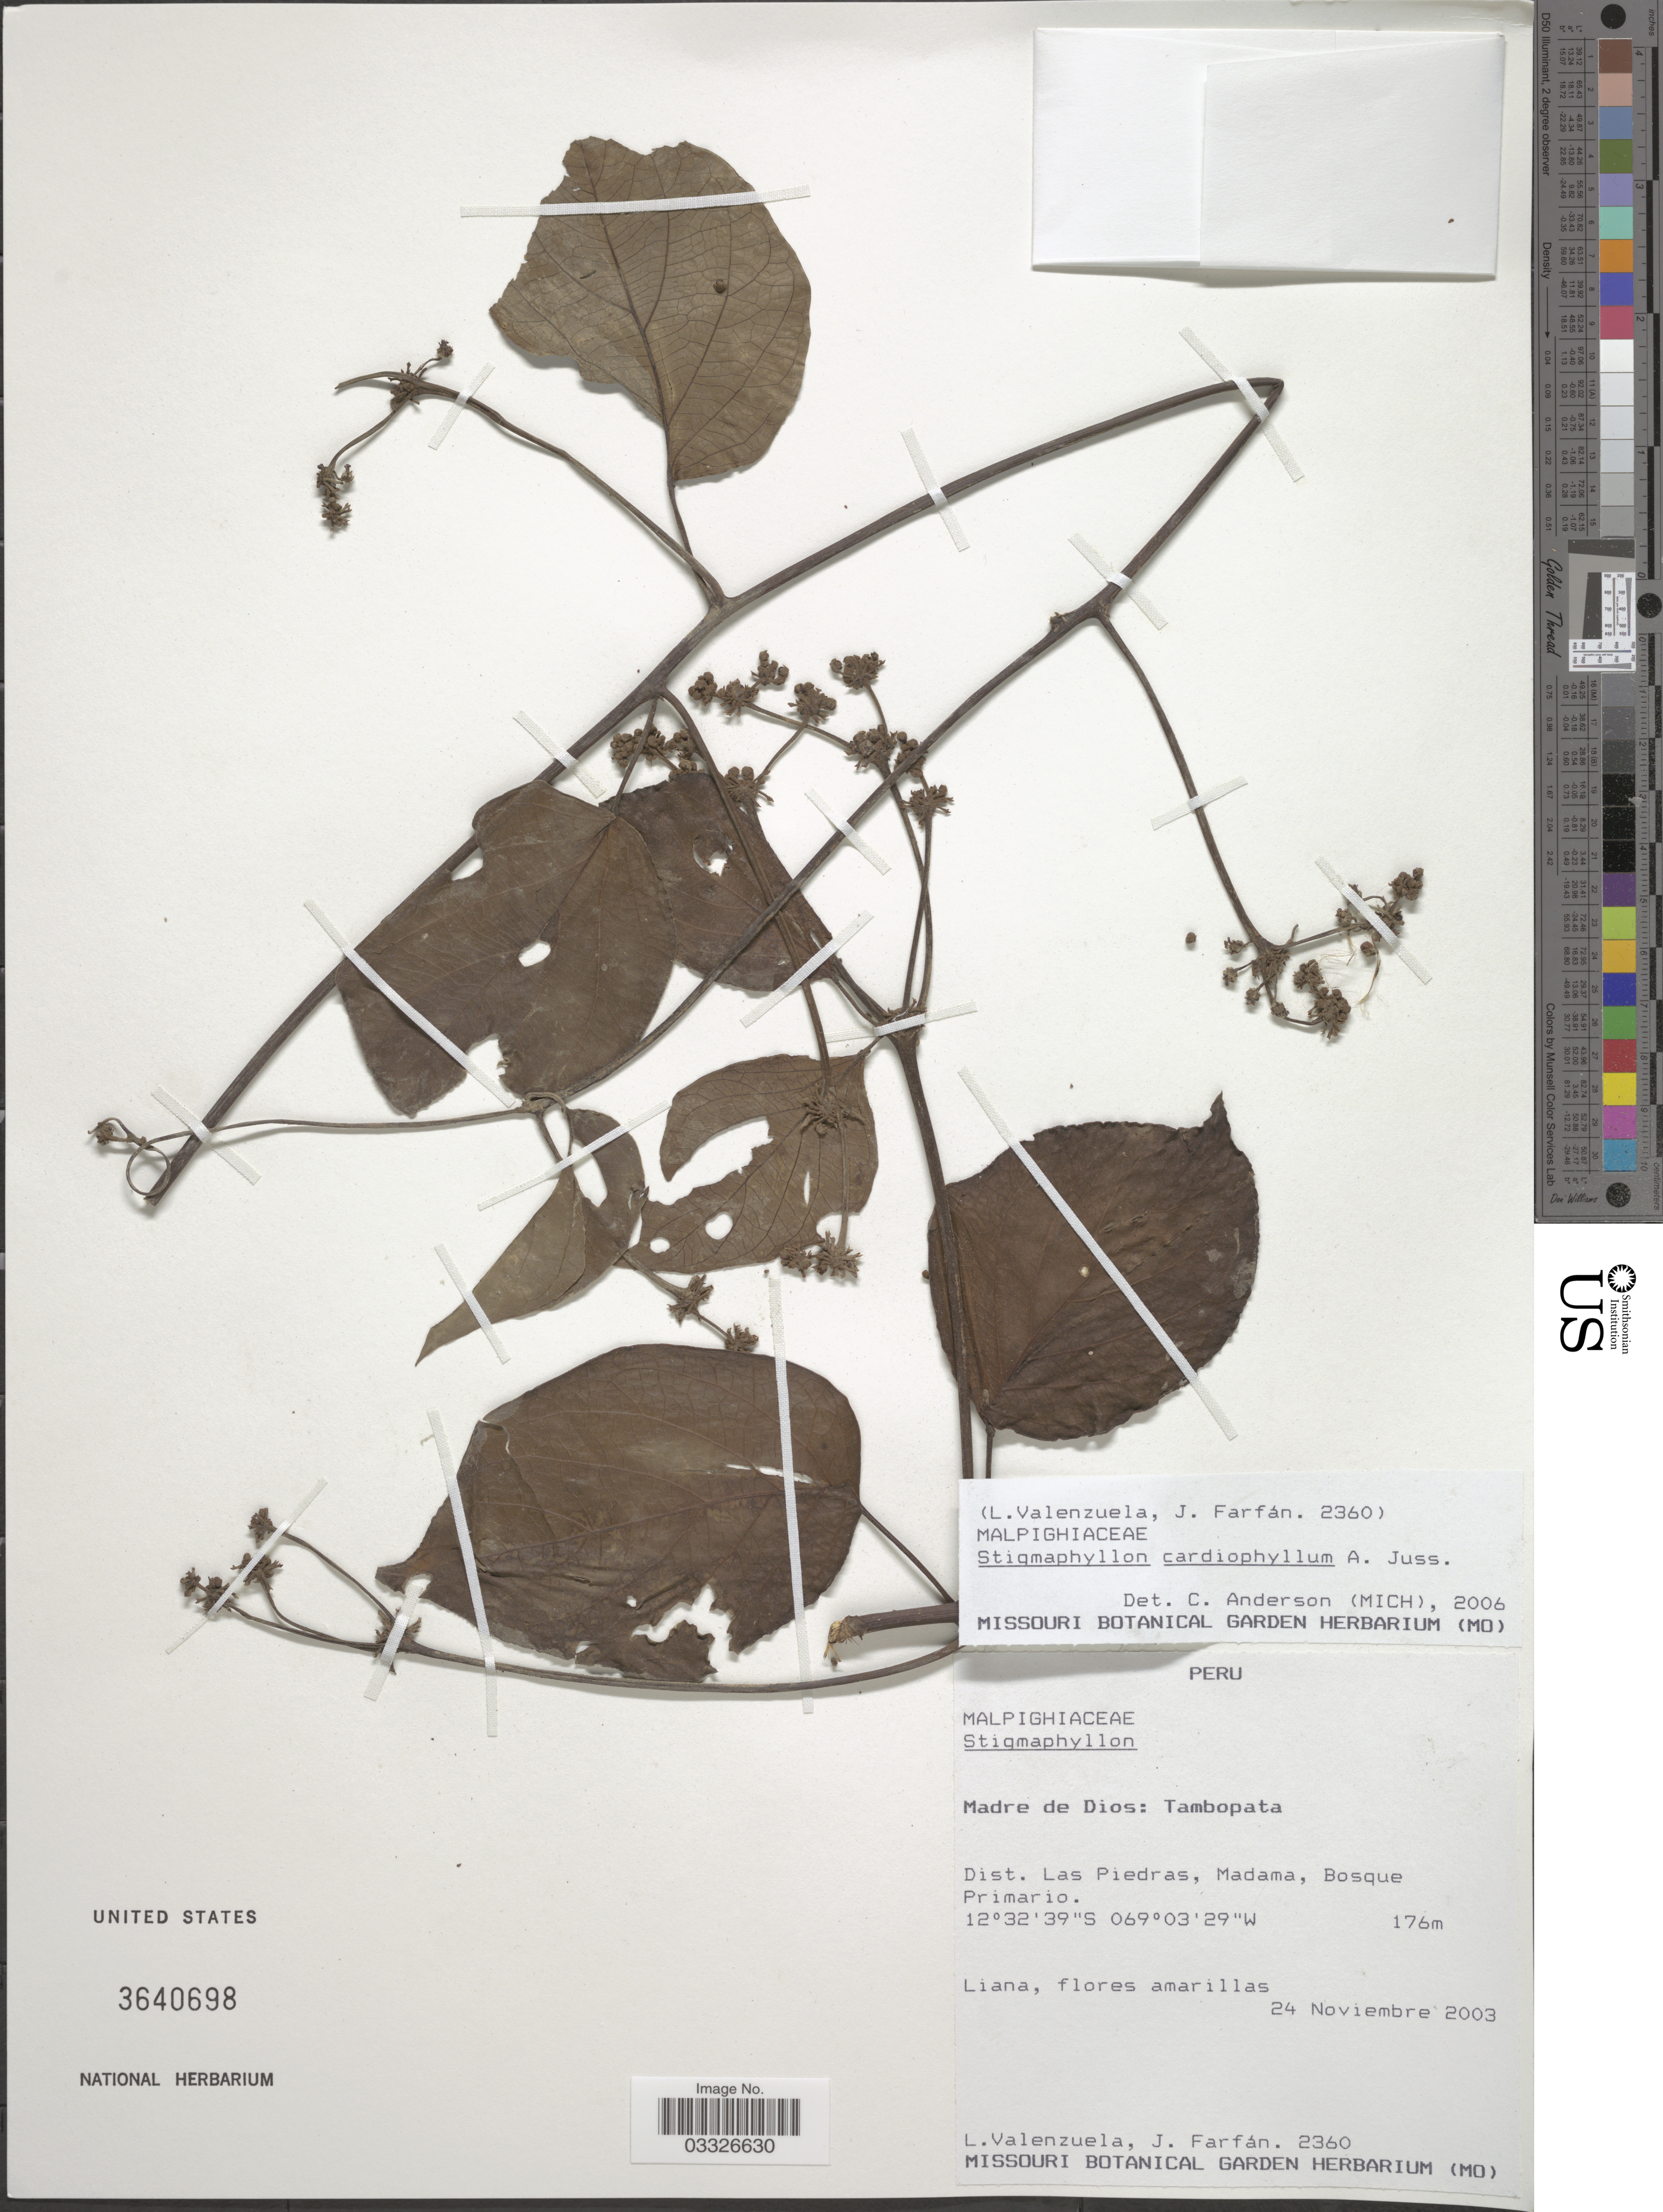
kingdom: Plantae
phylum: Tracheophyta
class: Magnoliopsida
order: Malpighiales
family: Malpighiaceae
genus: Stigmaphyllon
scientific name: Stigmaphyllon cardiophyllum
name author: A. Juss.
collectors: L. Valenzuela & J. Farfán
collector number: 2360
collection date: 2003-11-24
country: Peru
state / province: Madre de Dios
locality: Tambopata. Dist. Las Piedras, Madama.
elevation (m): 176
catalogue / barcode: US 3640698